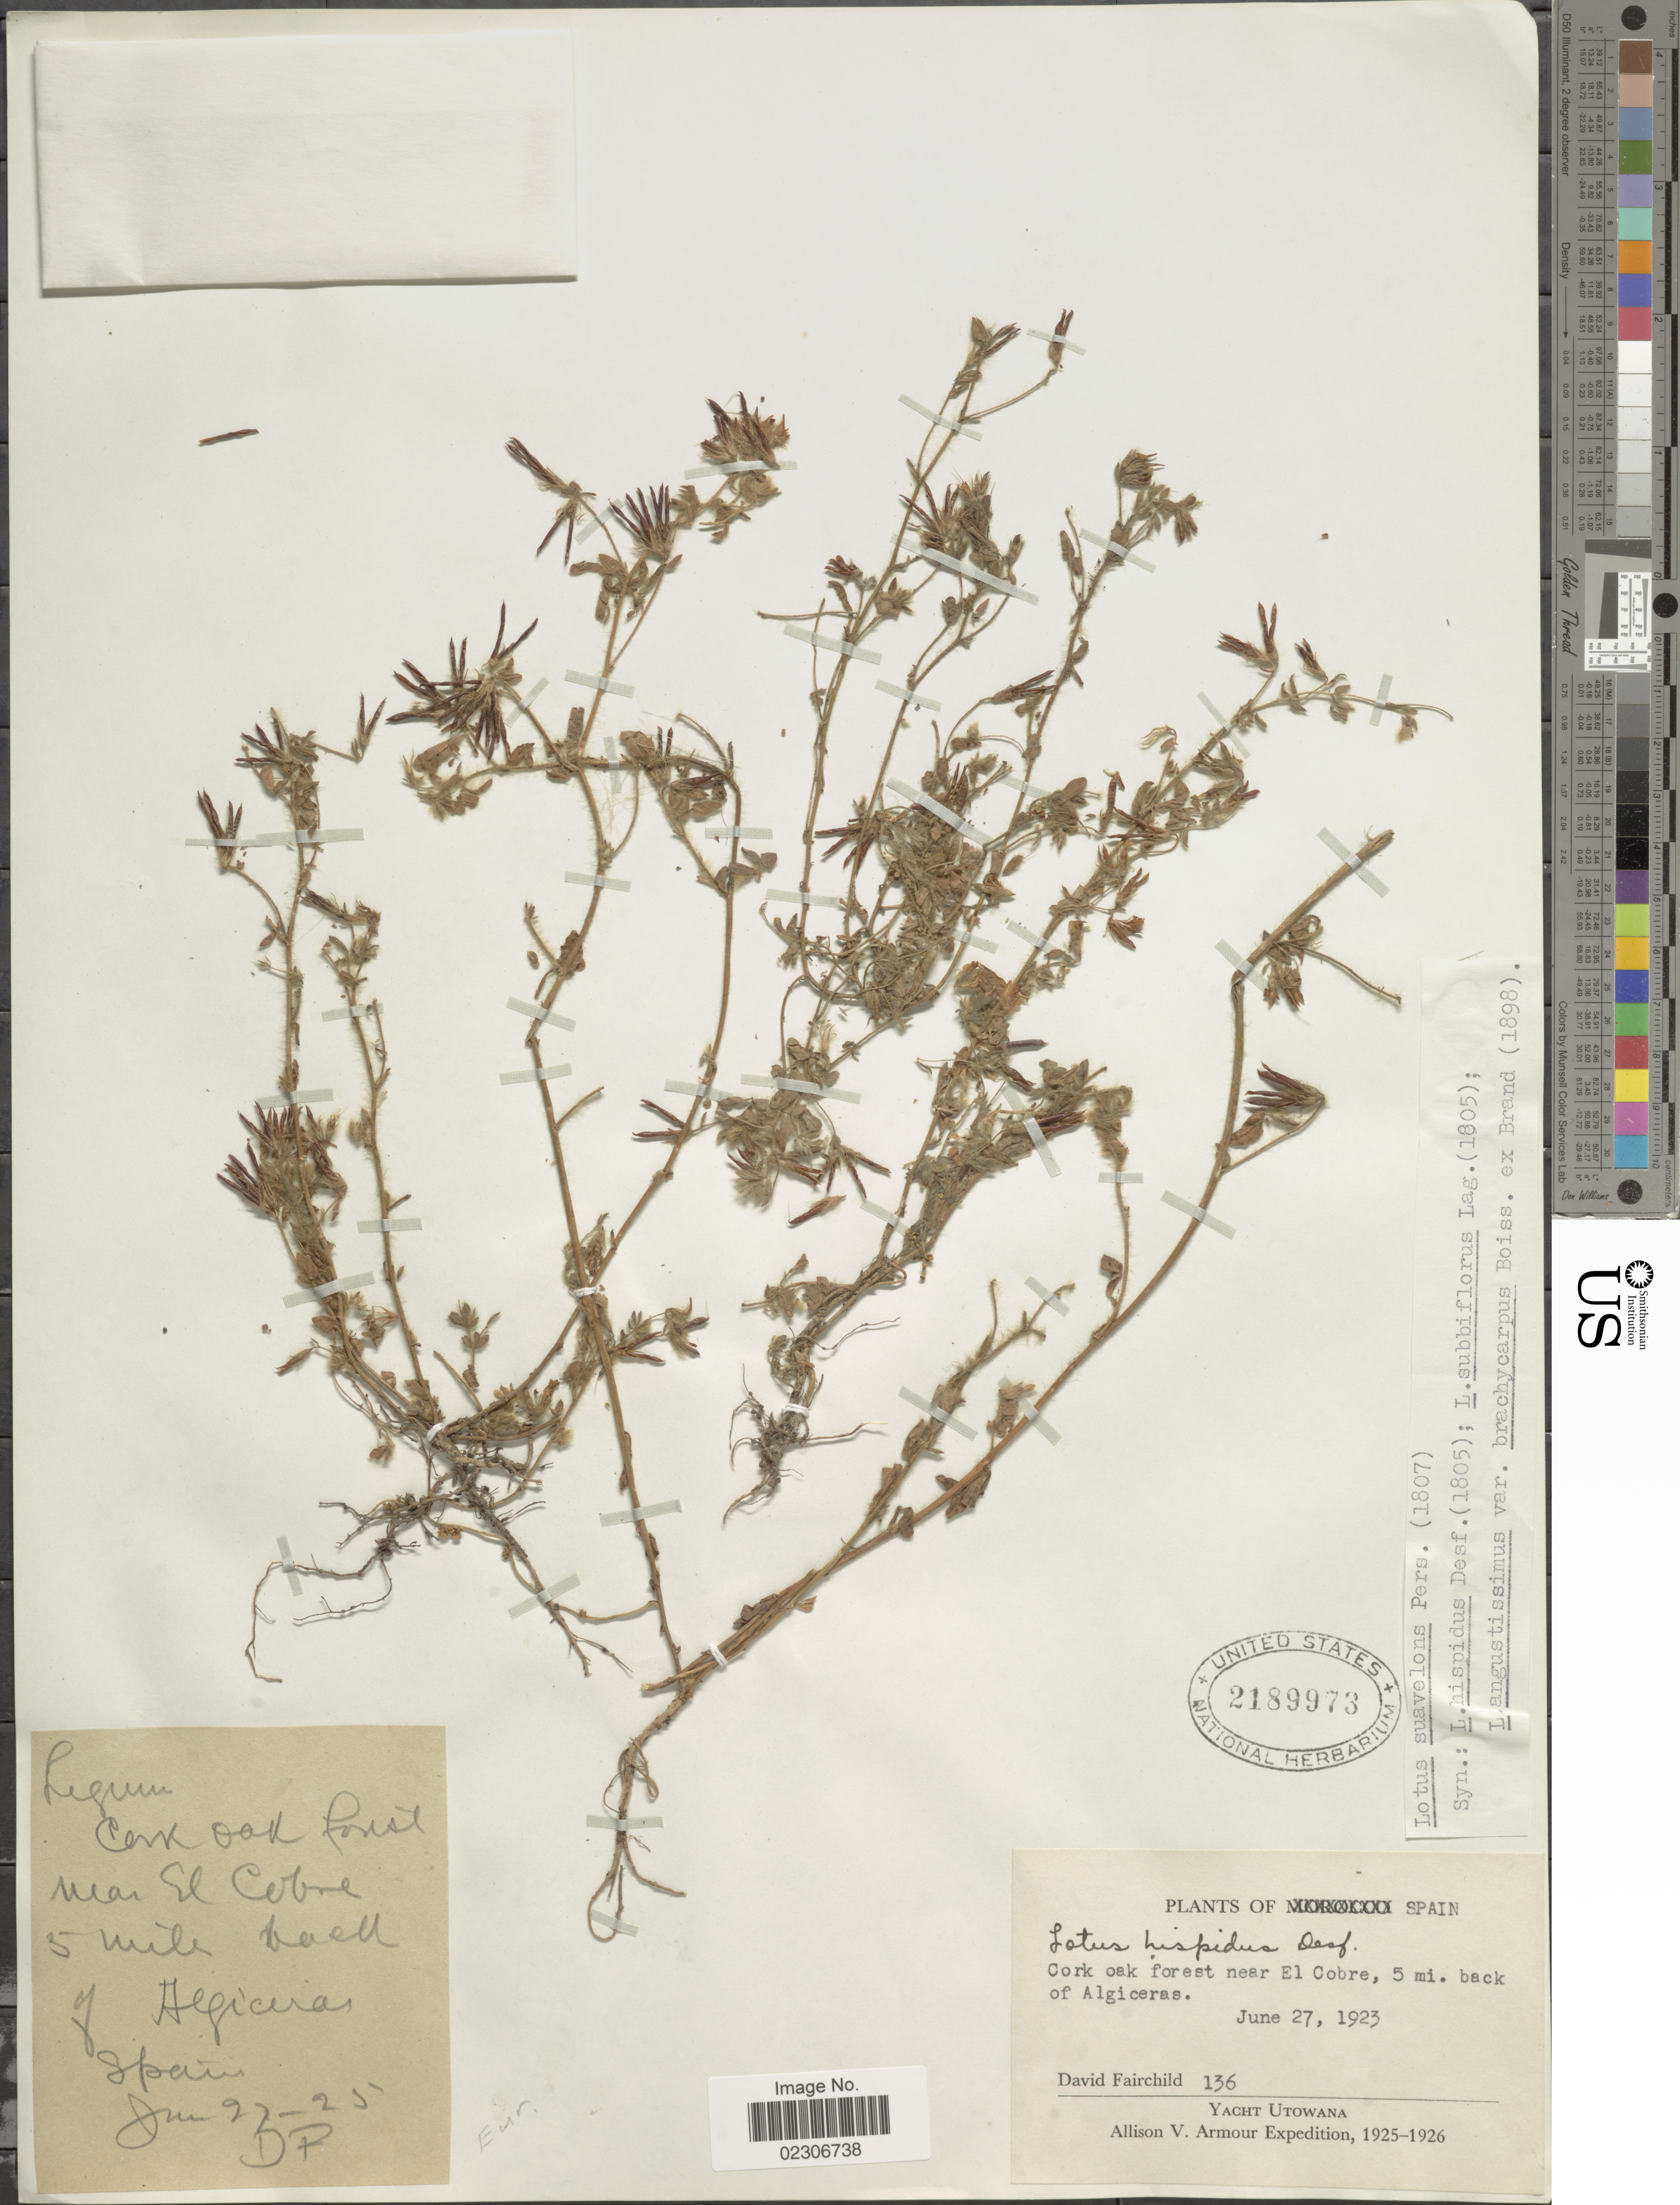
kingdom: Plantae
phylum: Tracheophyta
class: Magnoliopsida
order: Fabales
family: Fabaceae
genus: Lotus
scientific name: Lotus suaveolens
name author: Pers.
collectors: D. Fairchild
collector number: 136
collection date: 1923-06-27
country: Spain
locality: Spain, Cork oak forest near El Cobre, 5 mi back, of Algiceras.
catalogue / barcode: US 2189973